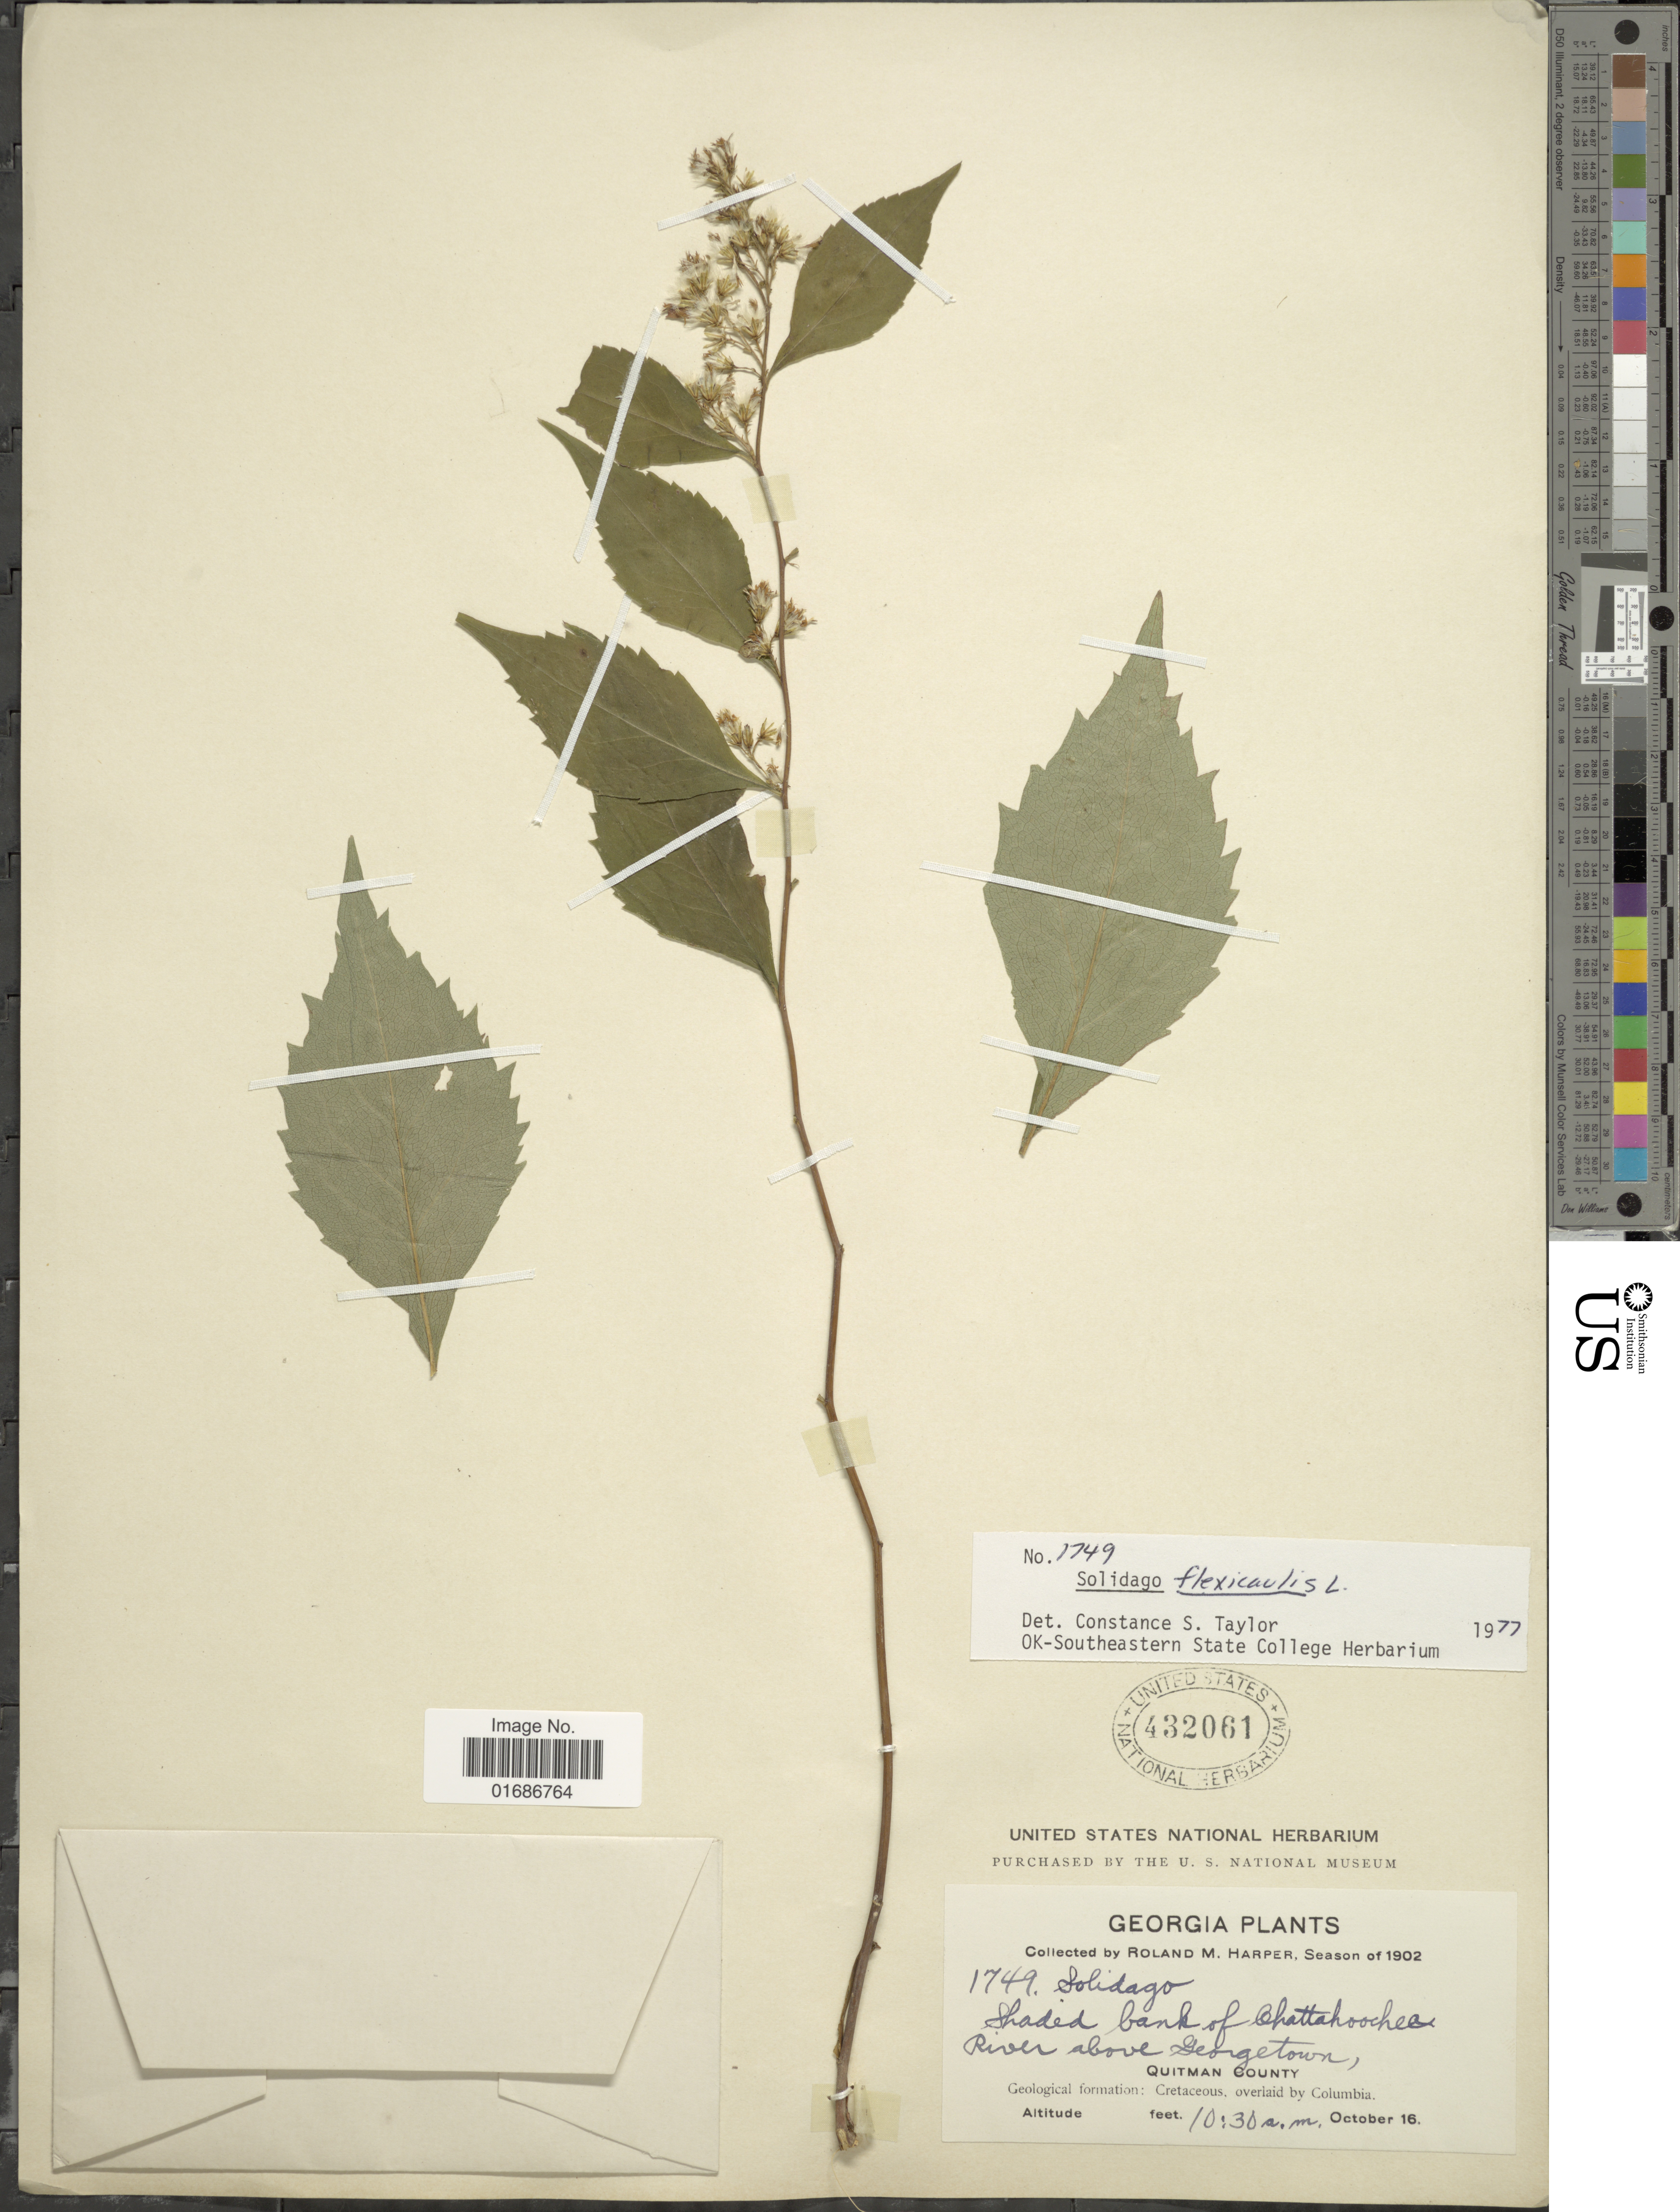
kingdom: Plantae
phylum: Tracheophyta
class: Magnoliopsida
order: Asterales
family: Asteraceae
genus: Solidago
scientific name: Solidago flexicaulis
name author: L.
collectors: R. M. Harper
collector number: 1749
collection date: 1902-10-16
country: United States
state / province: Georgia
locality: Shaded bank of Ghattahoockea River above Georgetown, Quitman County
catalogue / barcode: US 432061